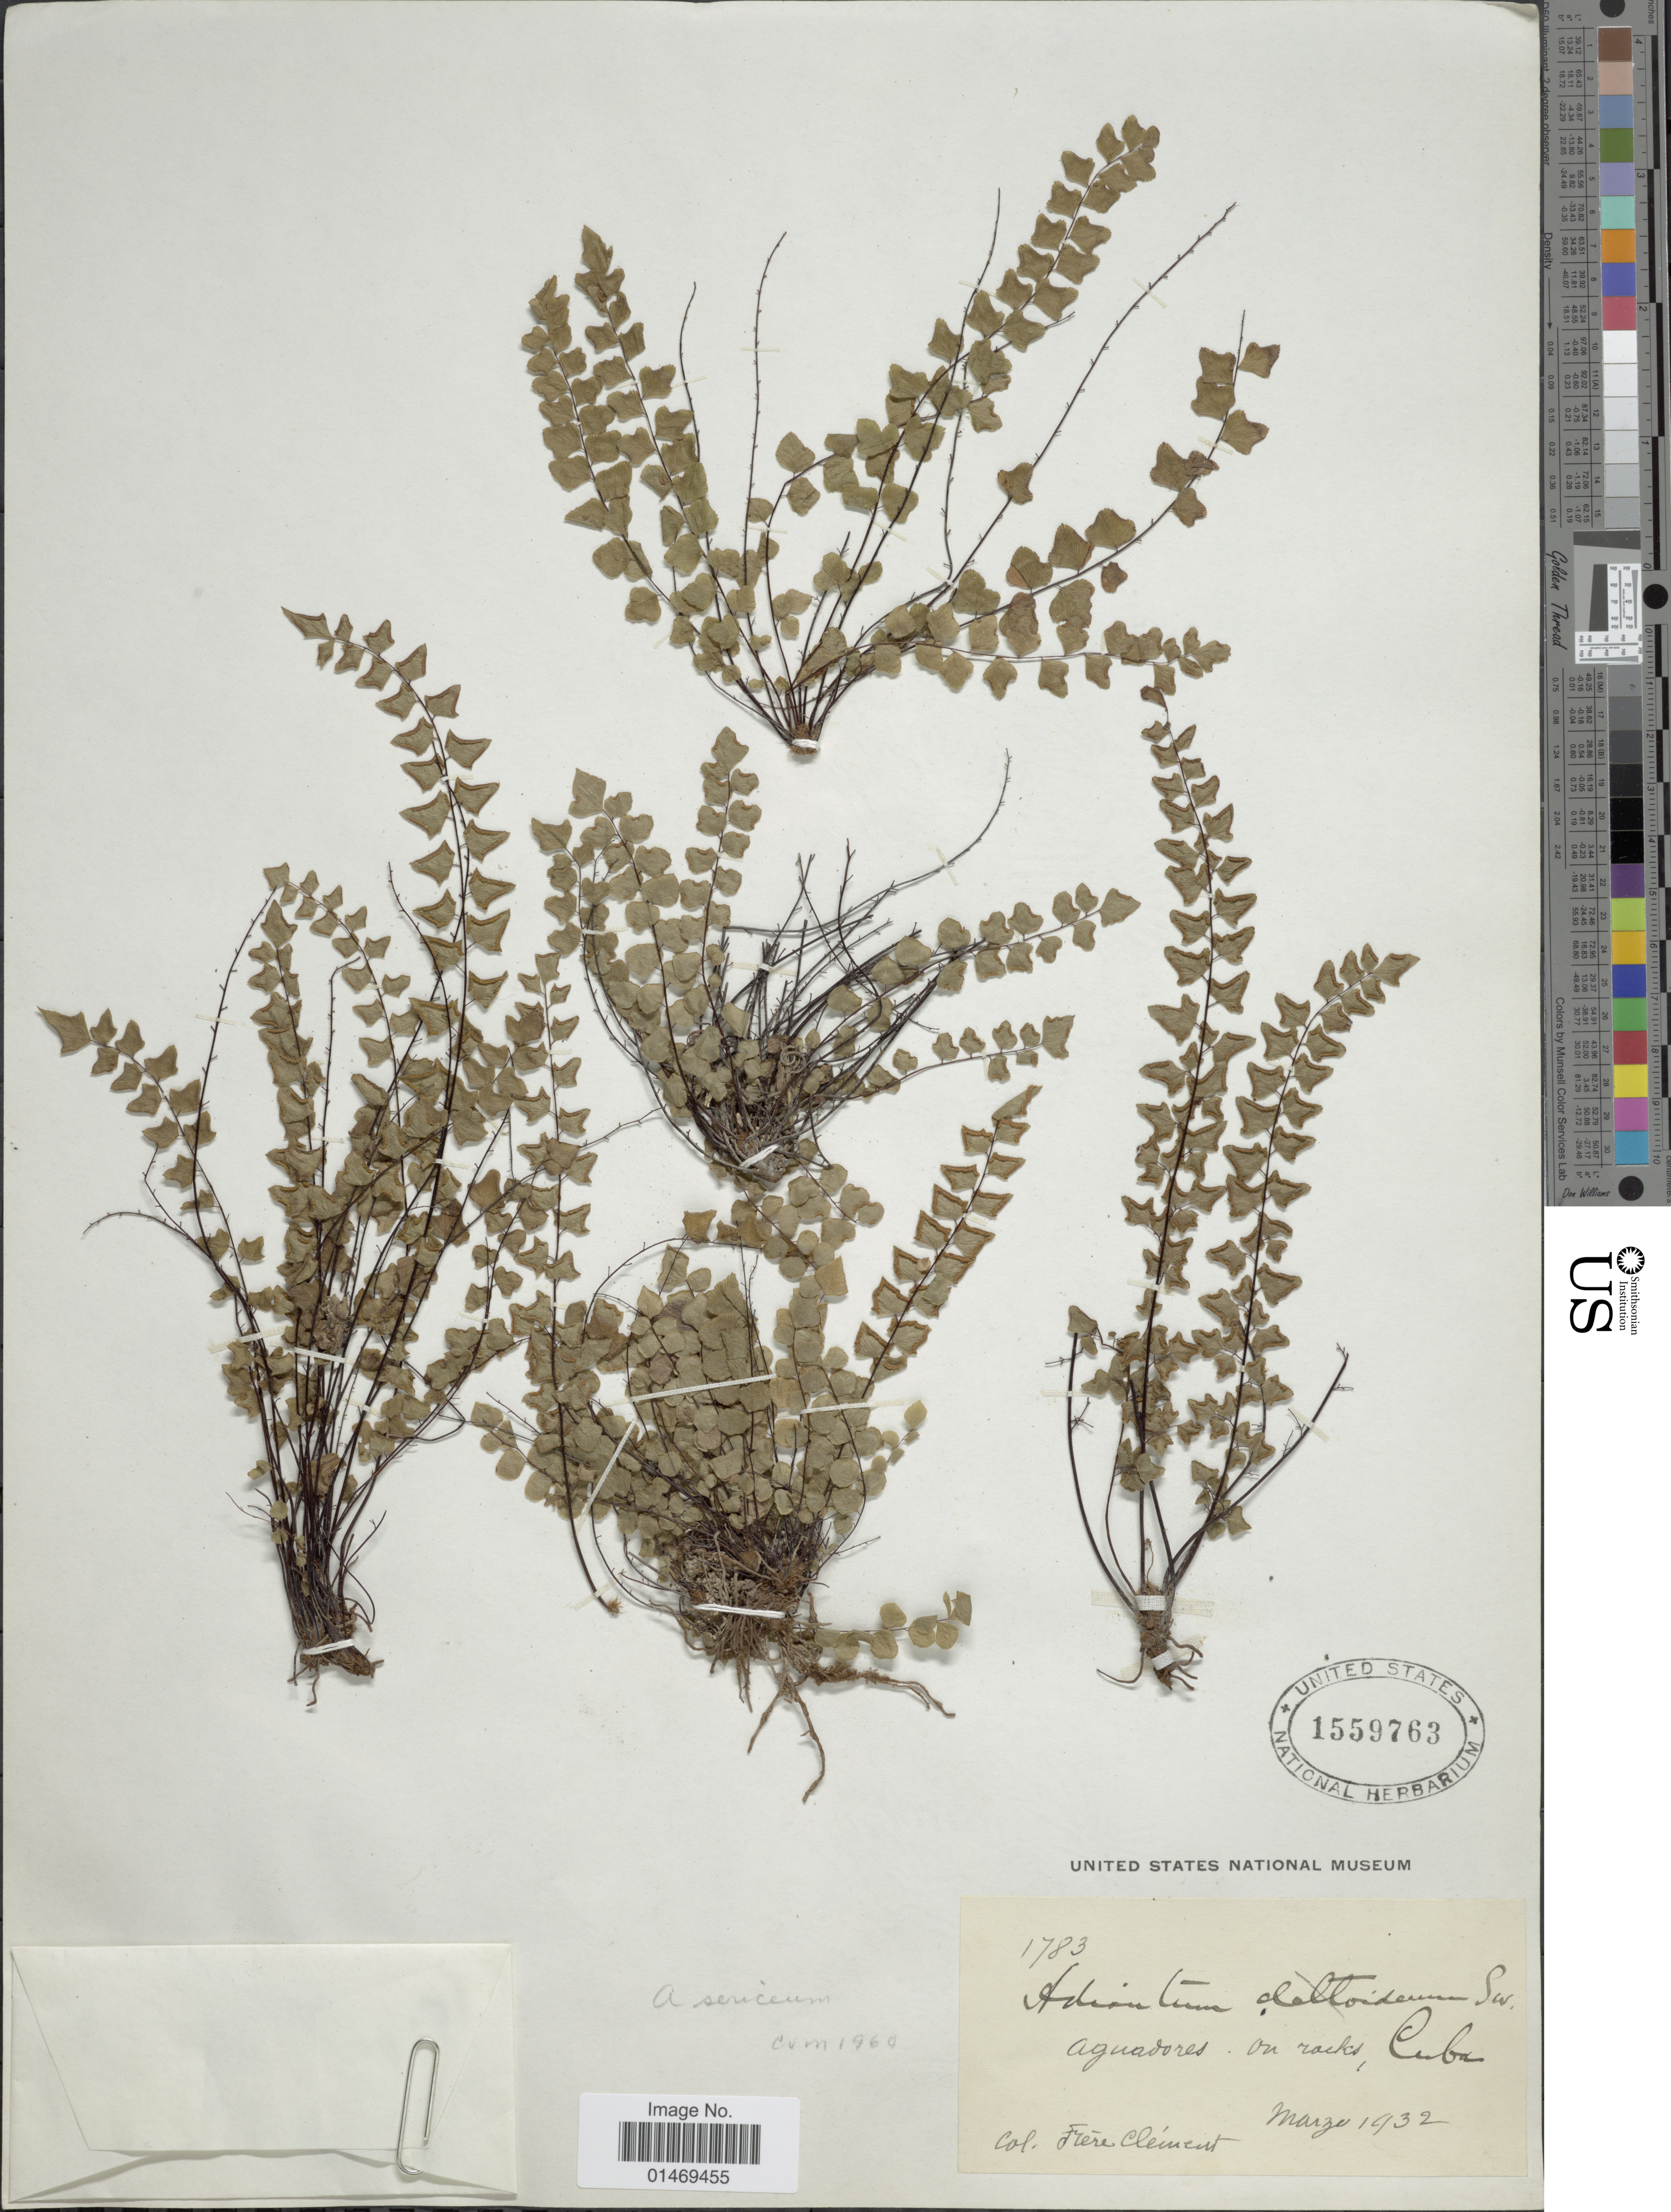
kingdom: Plantae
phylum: Tracheophyta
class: Polypodiopsida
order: Polypodiales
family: Pteridaceae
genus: Adiantum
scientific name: Adiantum sericeum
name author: D.C. Eaton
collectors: A. Clément Téteau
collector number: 1783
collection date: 1932-03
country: Cuba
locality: Aguadores.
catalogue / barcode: US 1559763